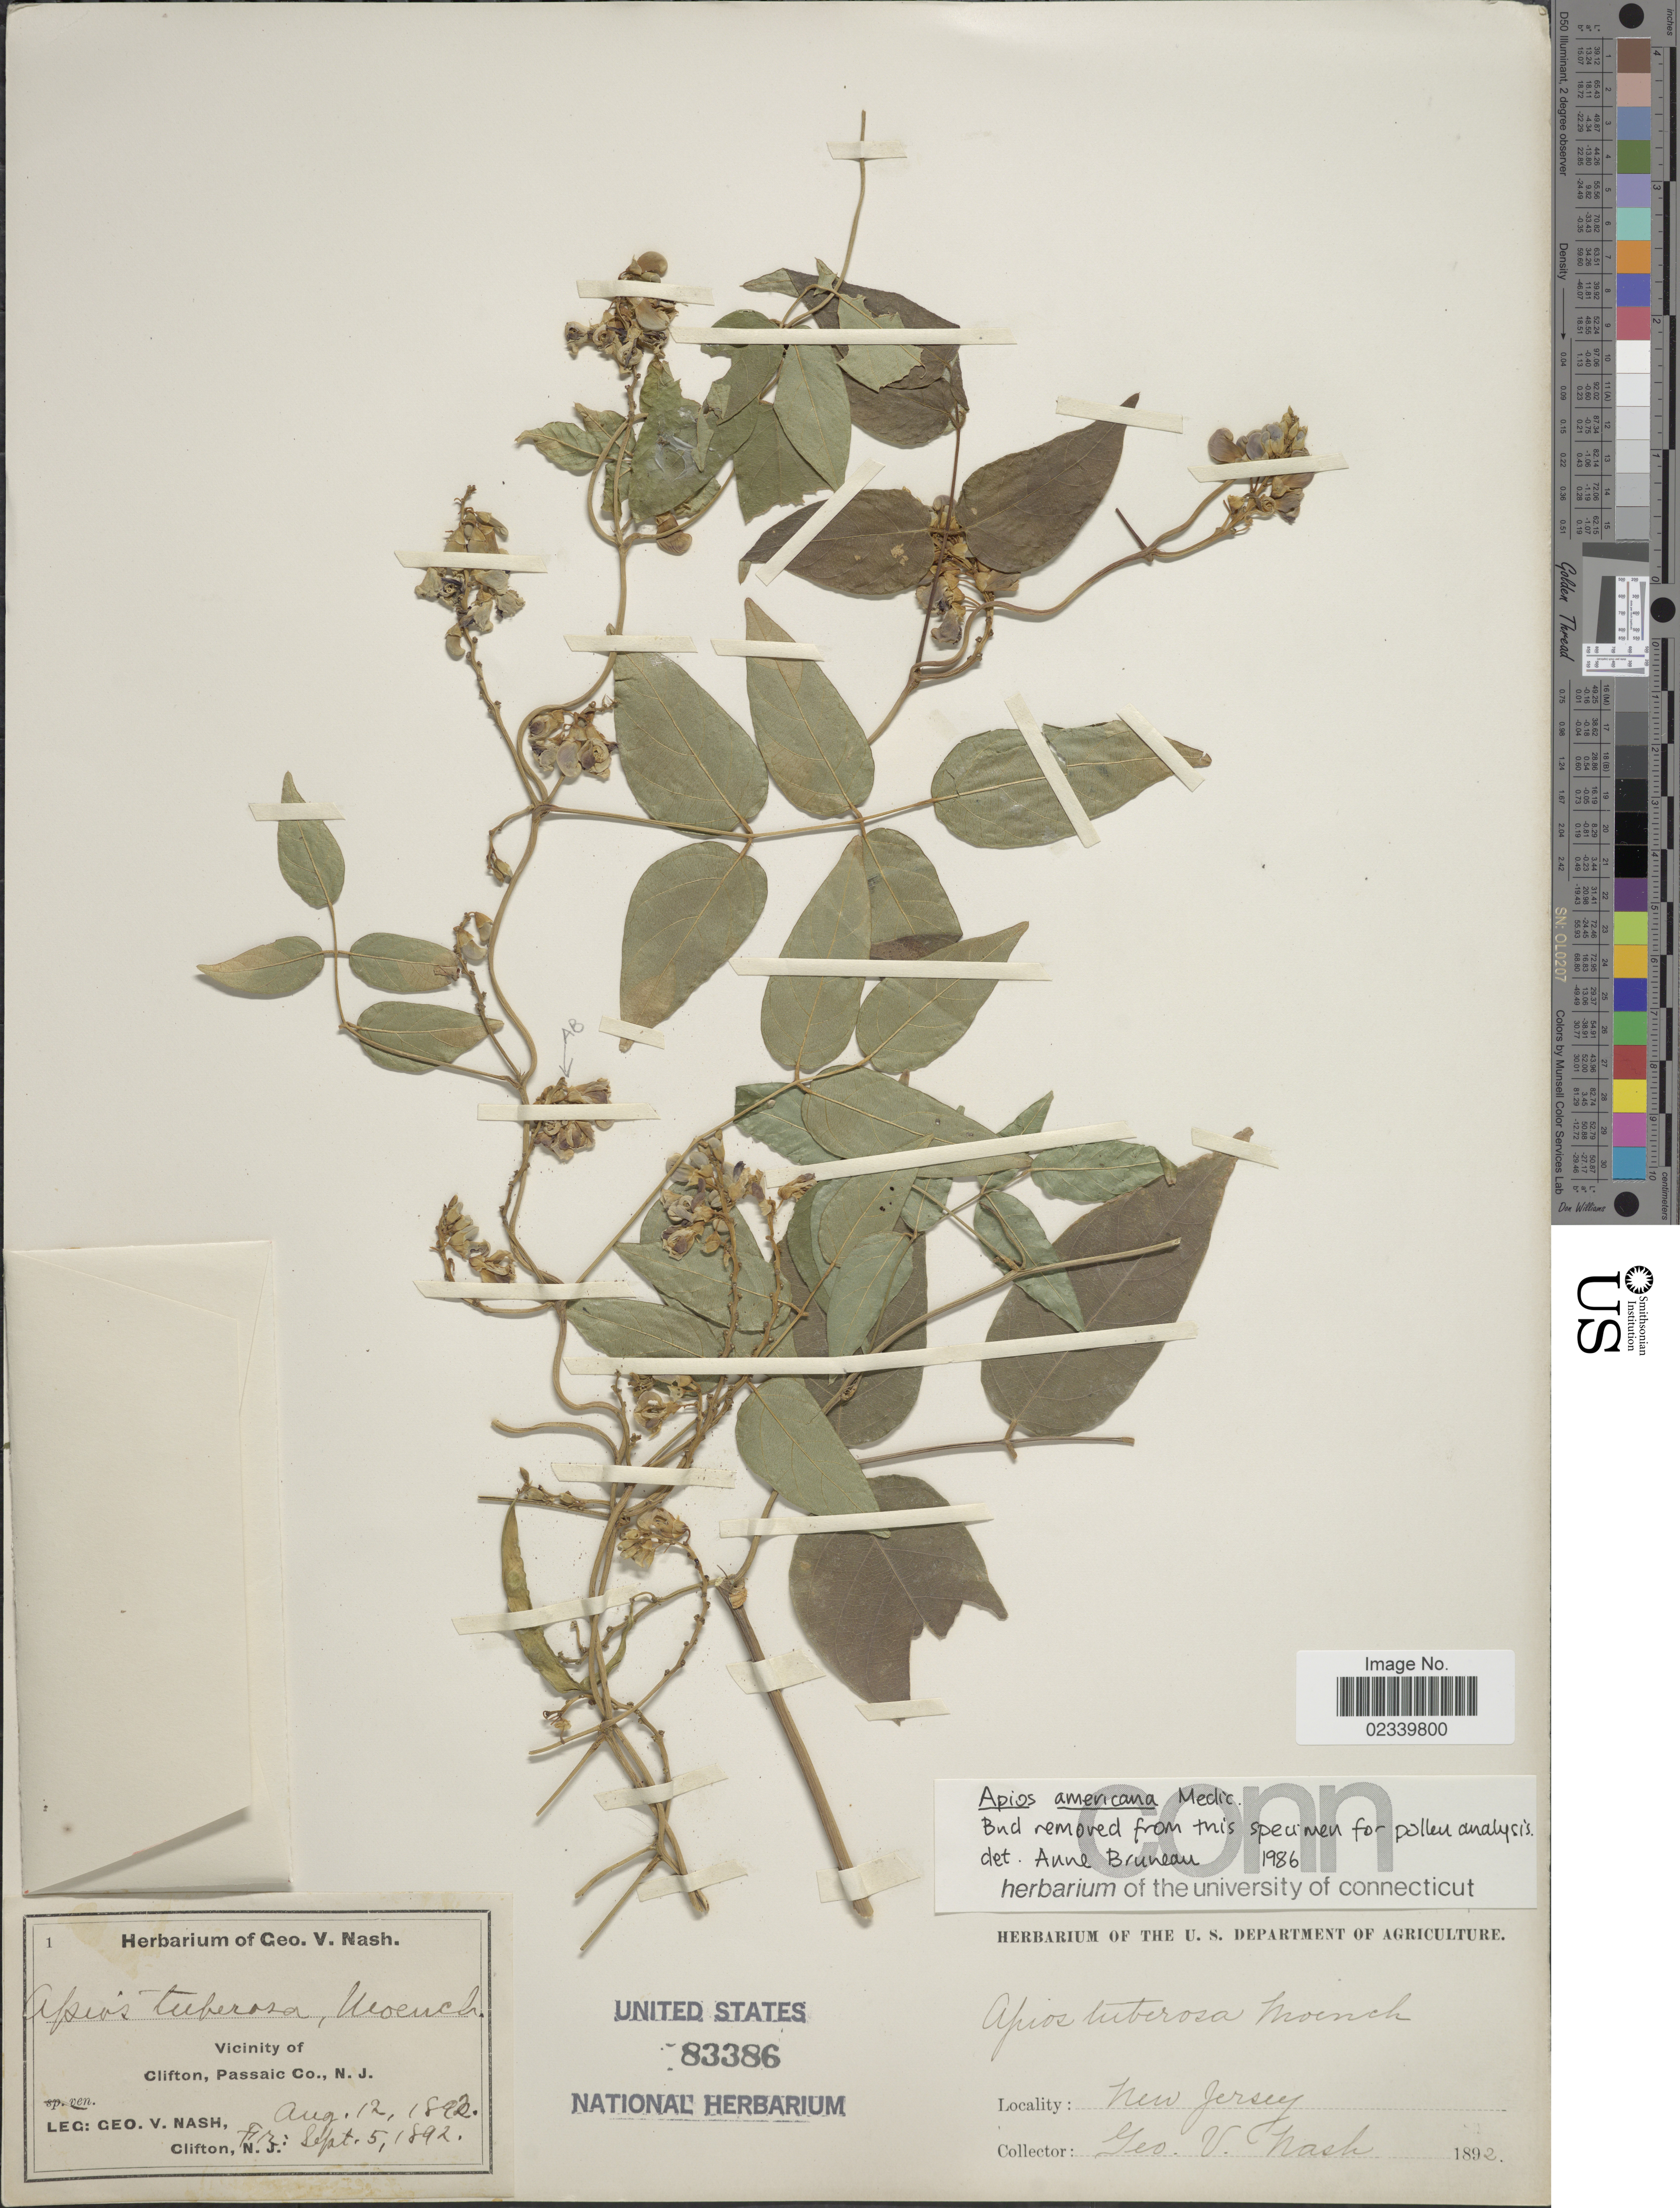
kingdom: Plantae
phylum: Tracheophyta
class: Magnoliopsida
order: Fabales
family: Fabaceae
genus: Apios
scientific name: Apios americana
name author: Medik.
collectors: G. V. Nash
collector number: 1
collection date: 1892-08-12/1892-09-05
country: United States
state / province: New Jersey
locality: Vicinity of Clifton, Passaic Co., N.J.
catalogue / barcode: US 83386